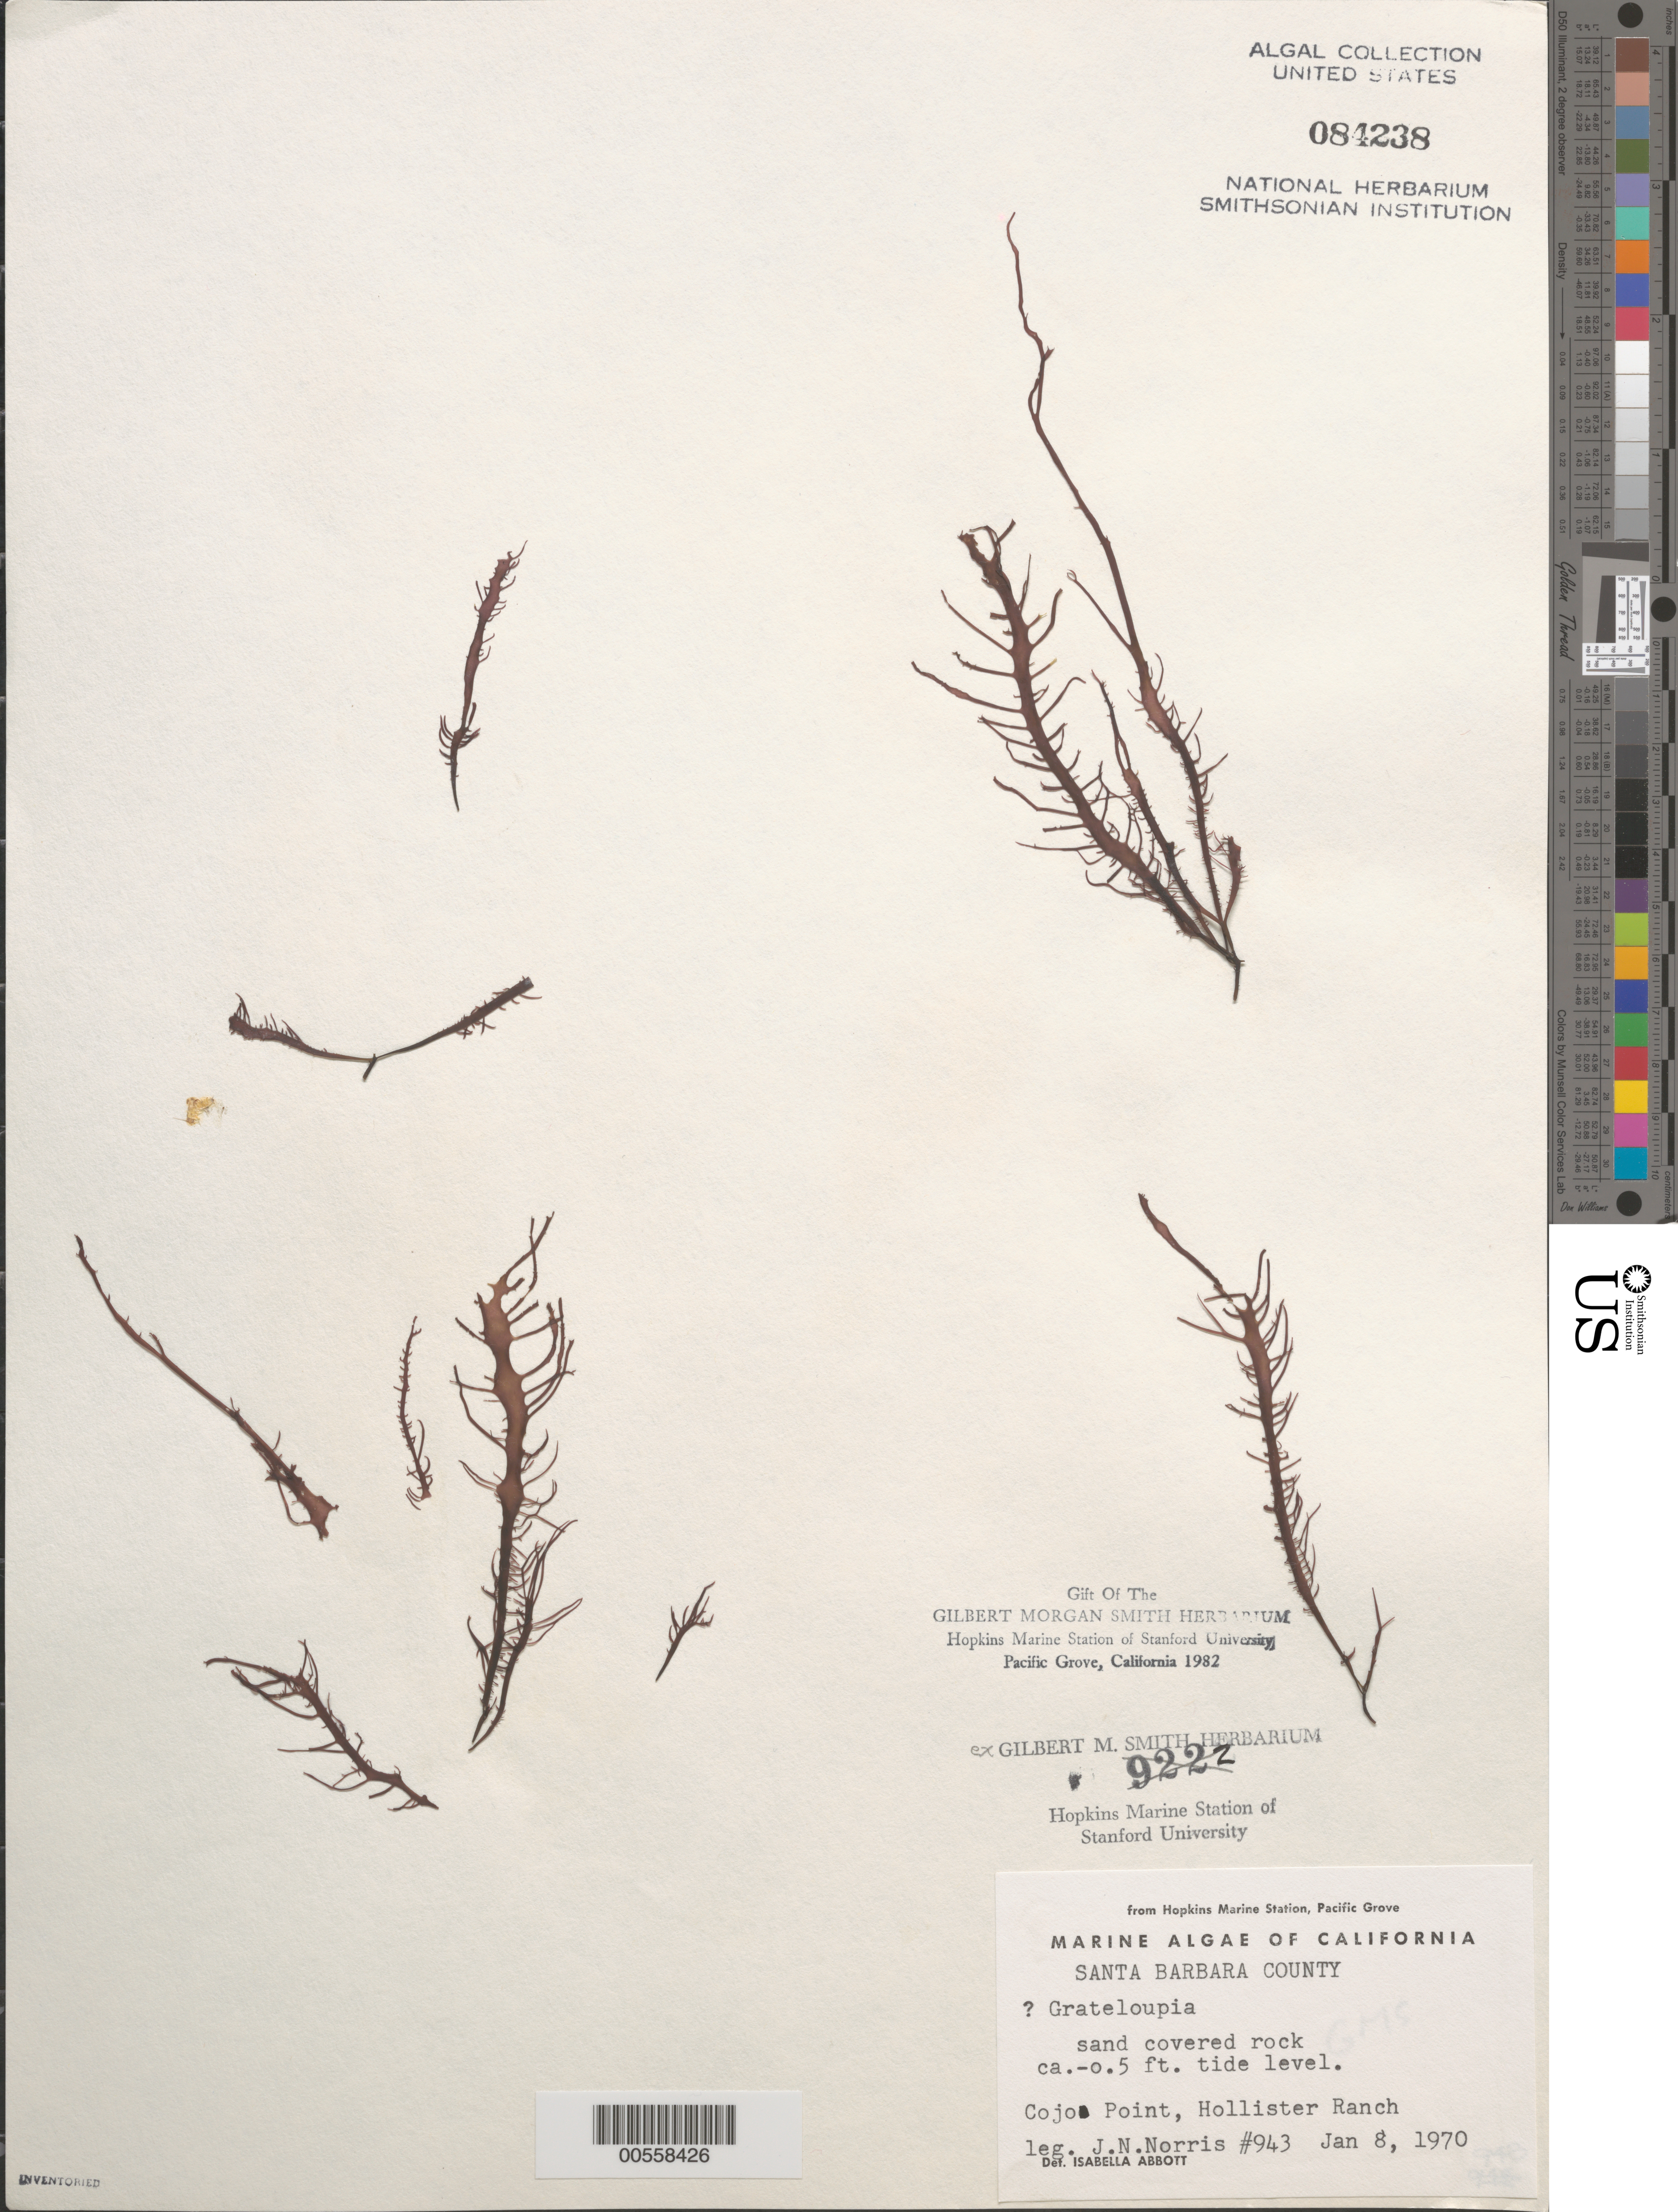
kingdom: Plantae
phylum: Rhodophyta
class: Florideophyceae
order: Halymeniales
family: Halymeniaceae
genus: Grateloupia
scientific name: Grateloupia sp.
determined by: Abbott, Isabella A.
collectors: J. N. Norris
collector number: JN-943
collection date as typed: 08 Jan 1970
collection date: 1970-01-08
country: United States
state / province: California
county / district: Santa Barbara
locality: Cojo Point, Hollister Ranch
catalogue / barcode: US 84238